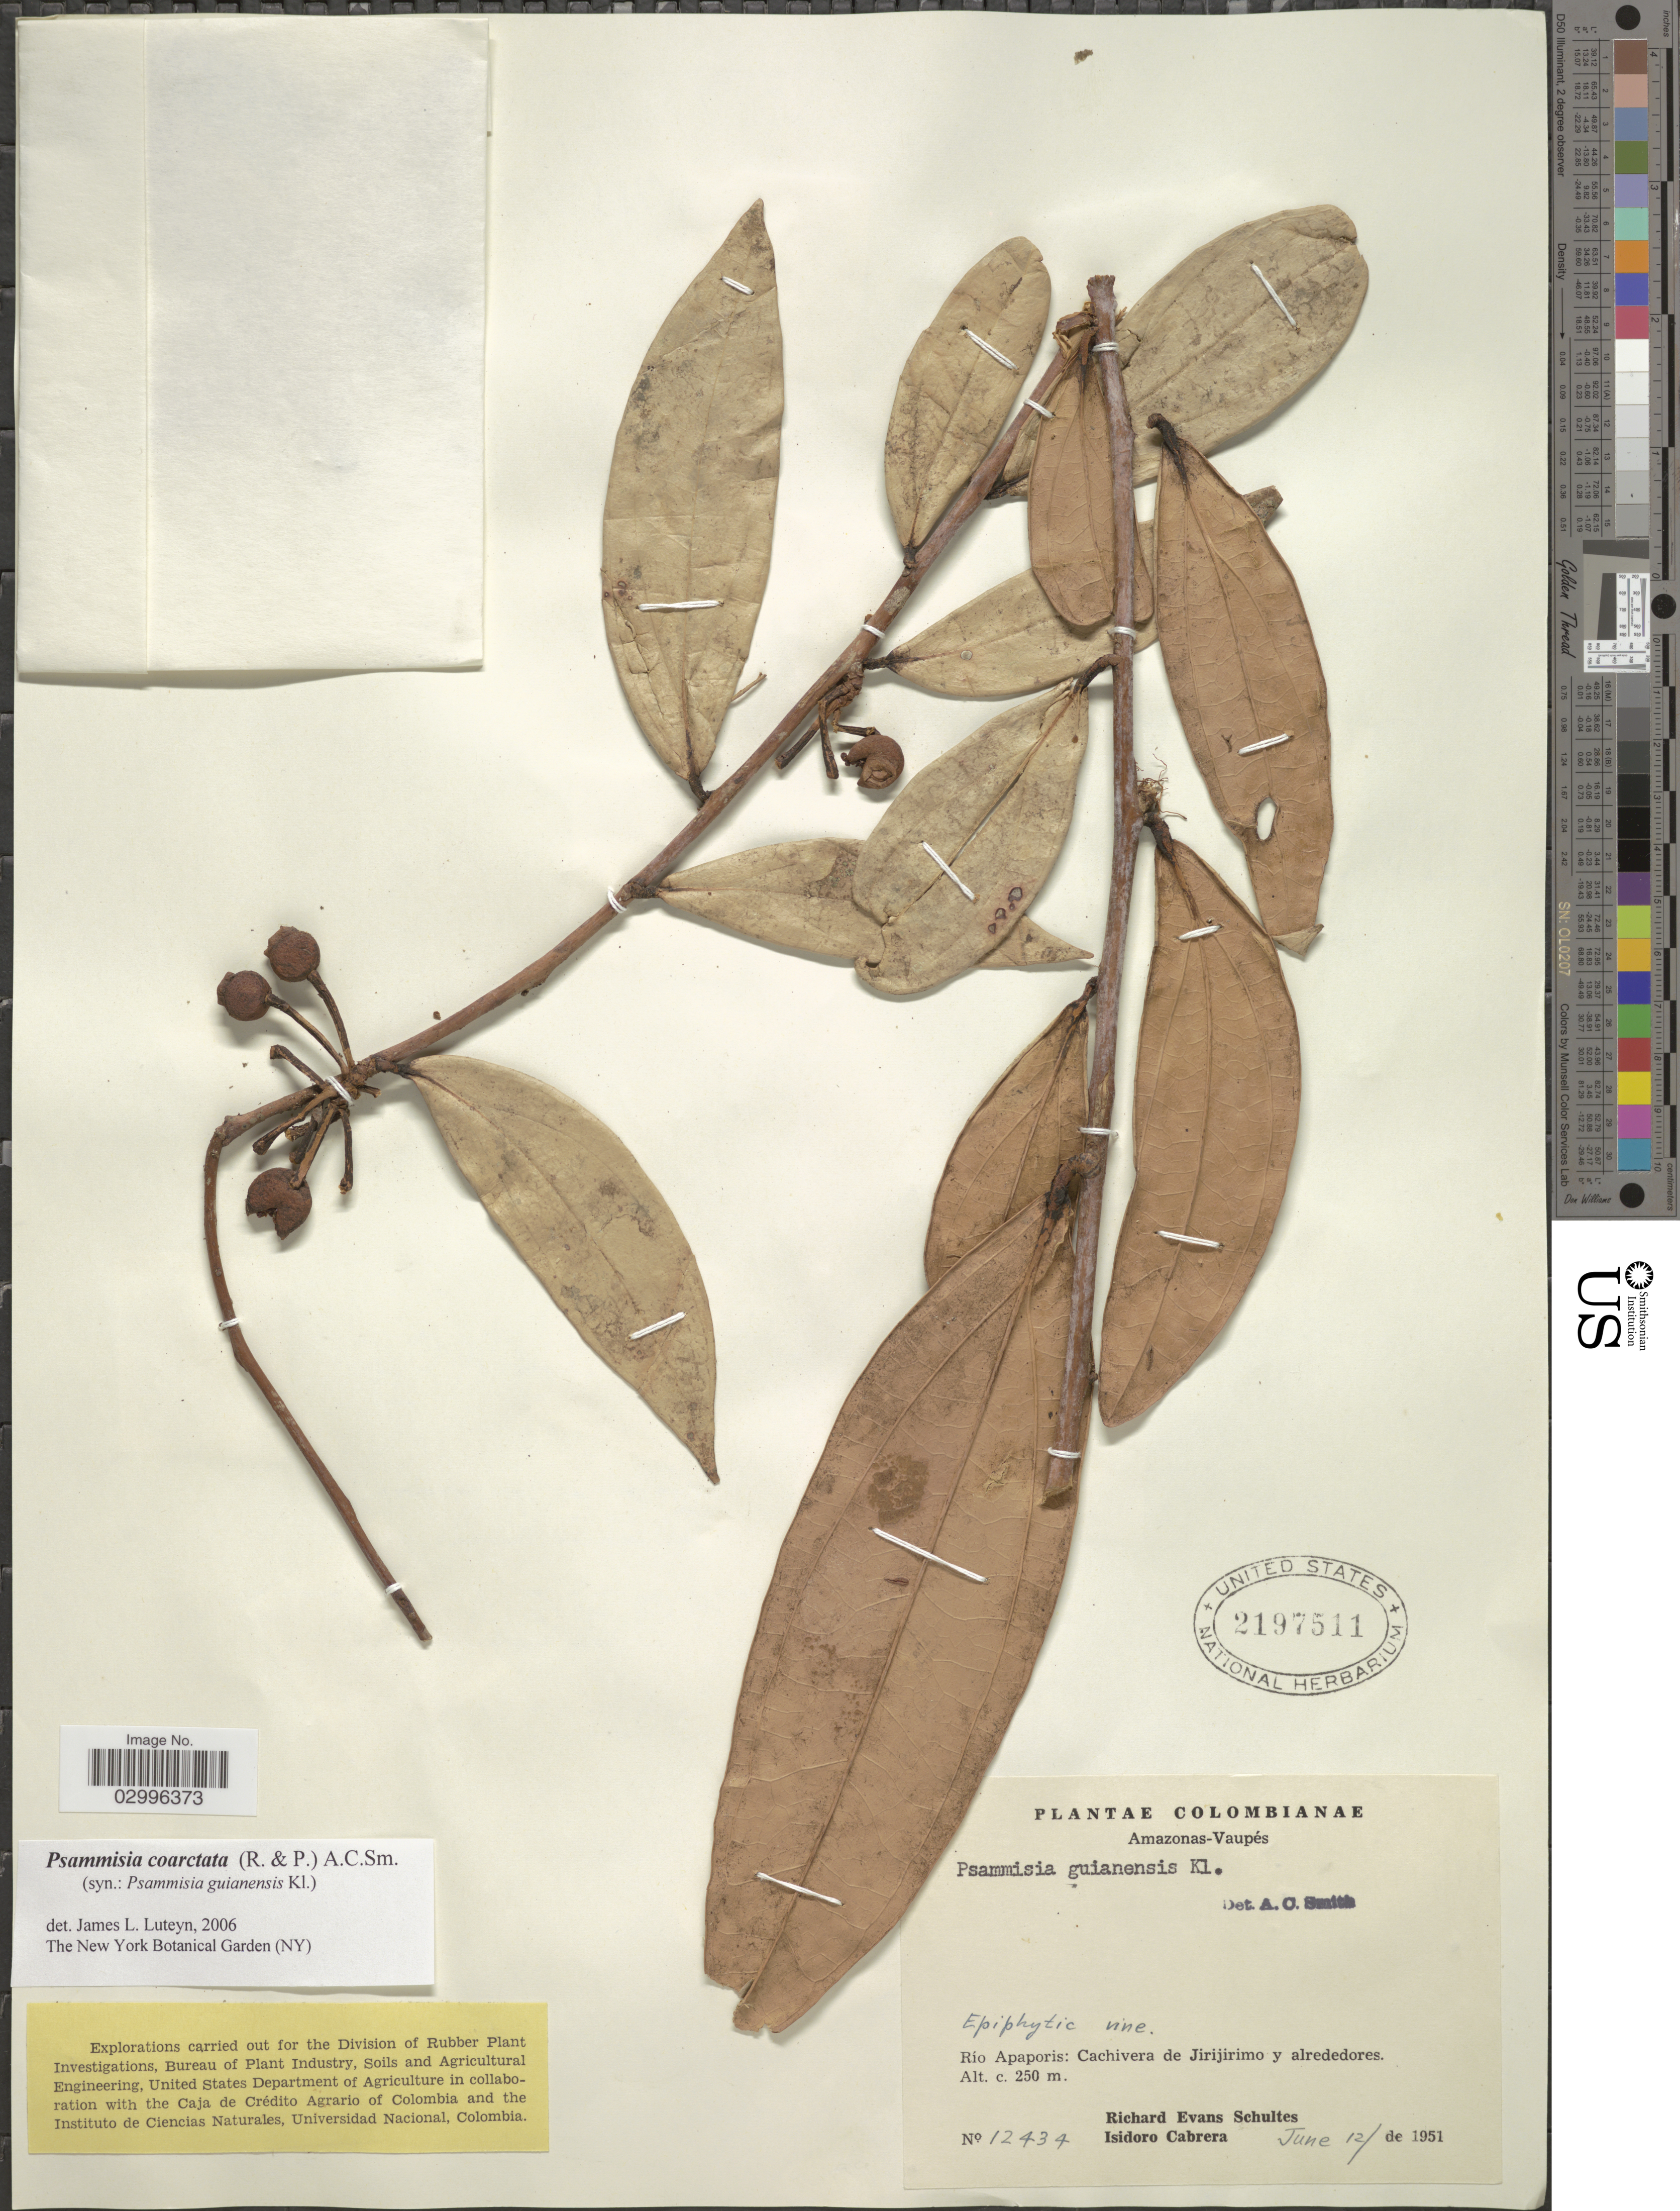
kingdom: Plantae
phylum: Tracheophyta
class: Magnoliopsida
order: Ericales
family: Ericaceae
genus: Psammisia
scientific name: Psammisia coarctata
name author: (Ruiz & Pav.) A.C. Sm.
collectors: R. E. Schultes & I. Cabrera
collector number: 12434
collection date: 1951-06-23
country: Colombia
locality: Amazonas-Vaupés. Río Apaporis: Cachivera de Jirijirimo y alrededores.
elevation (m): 250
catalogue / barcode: US 2197511